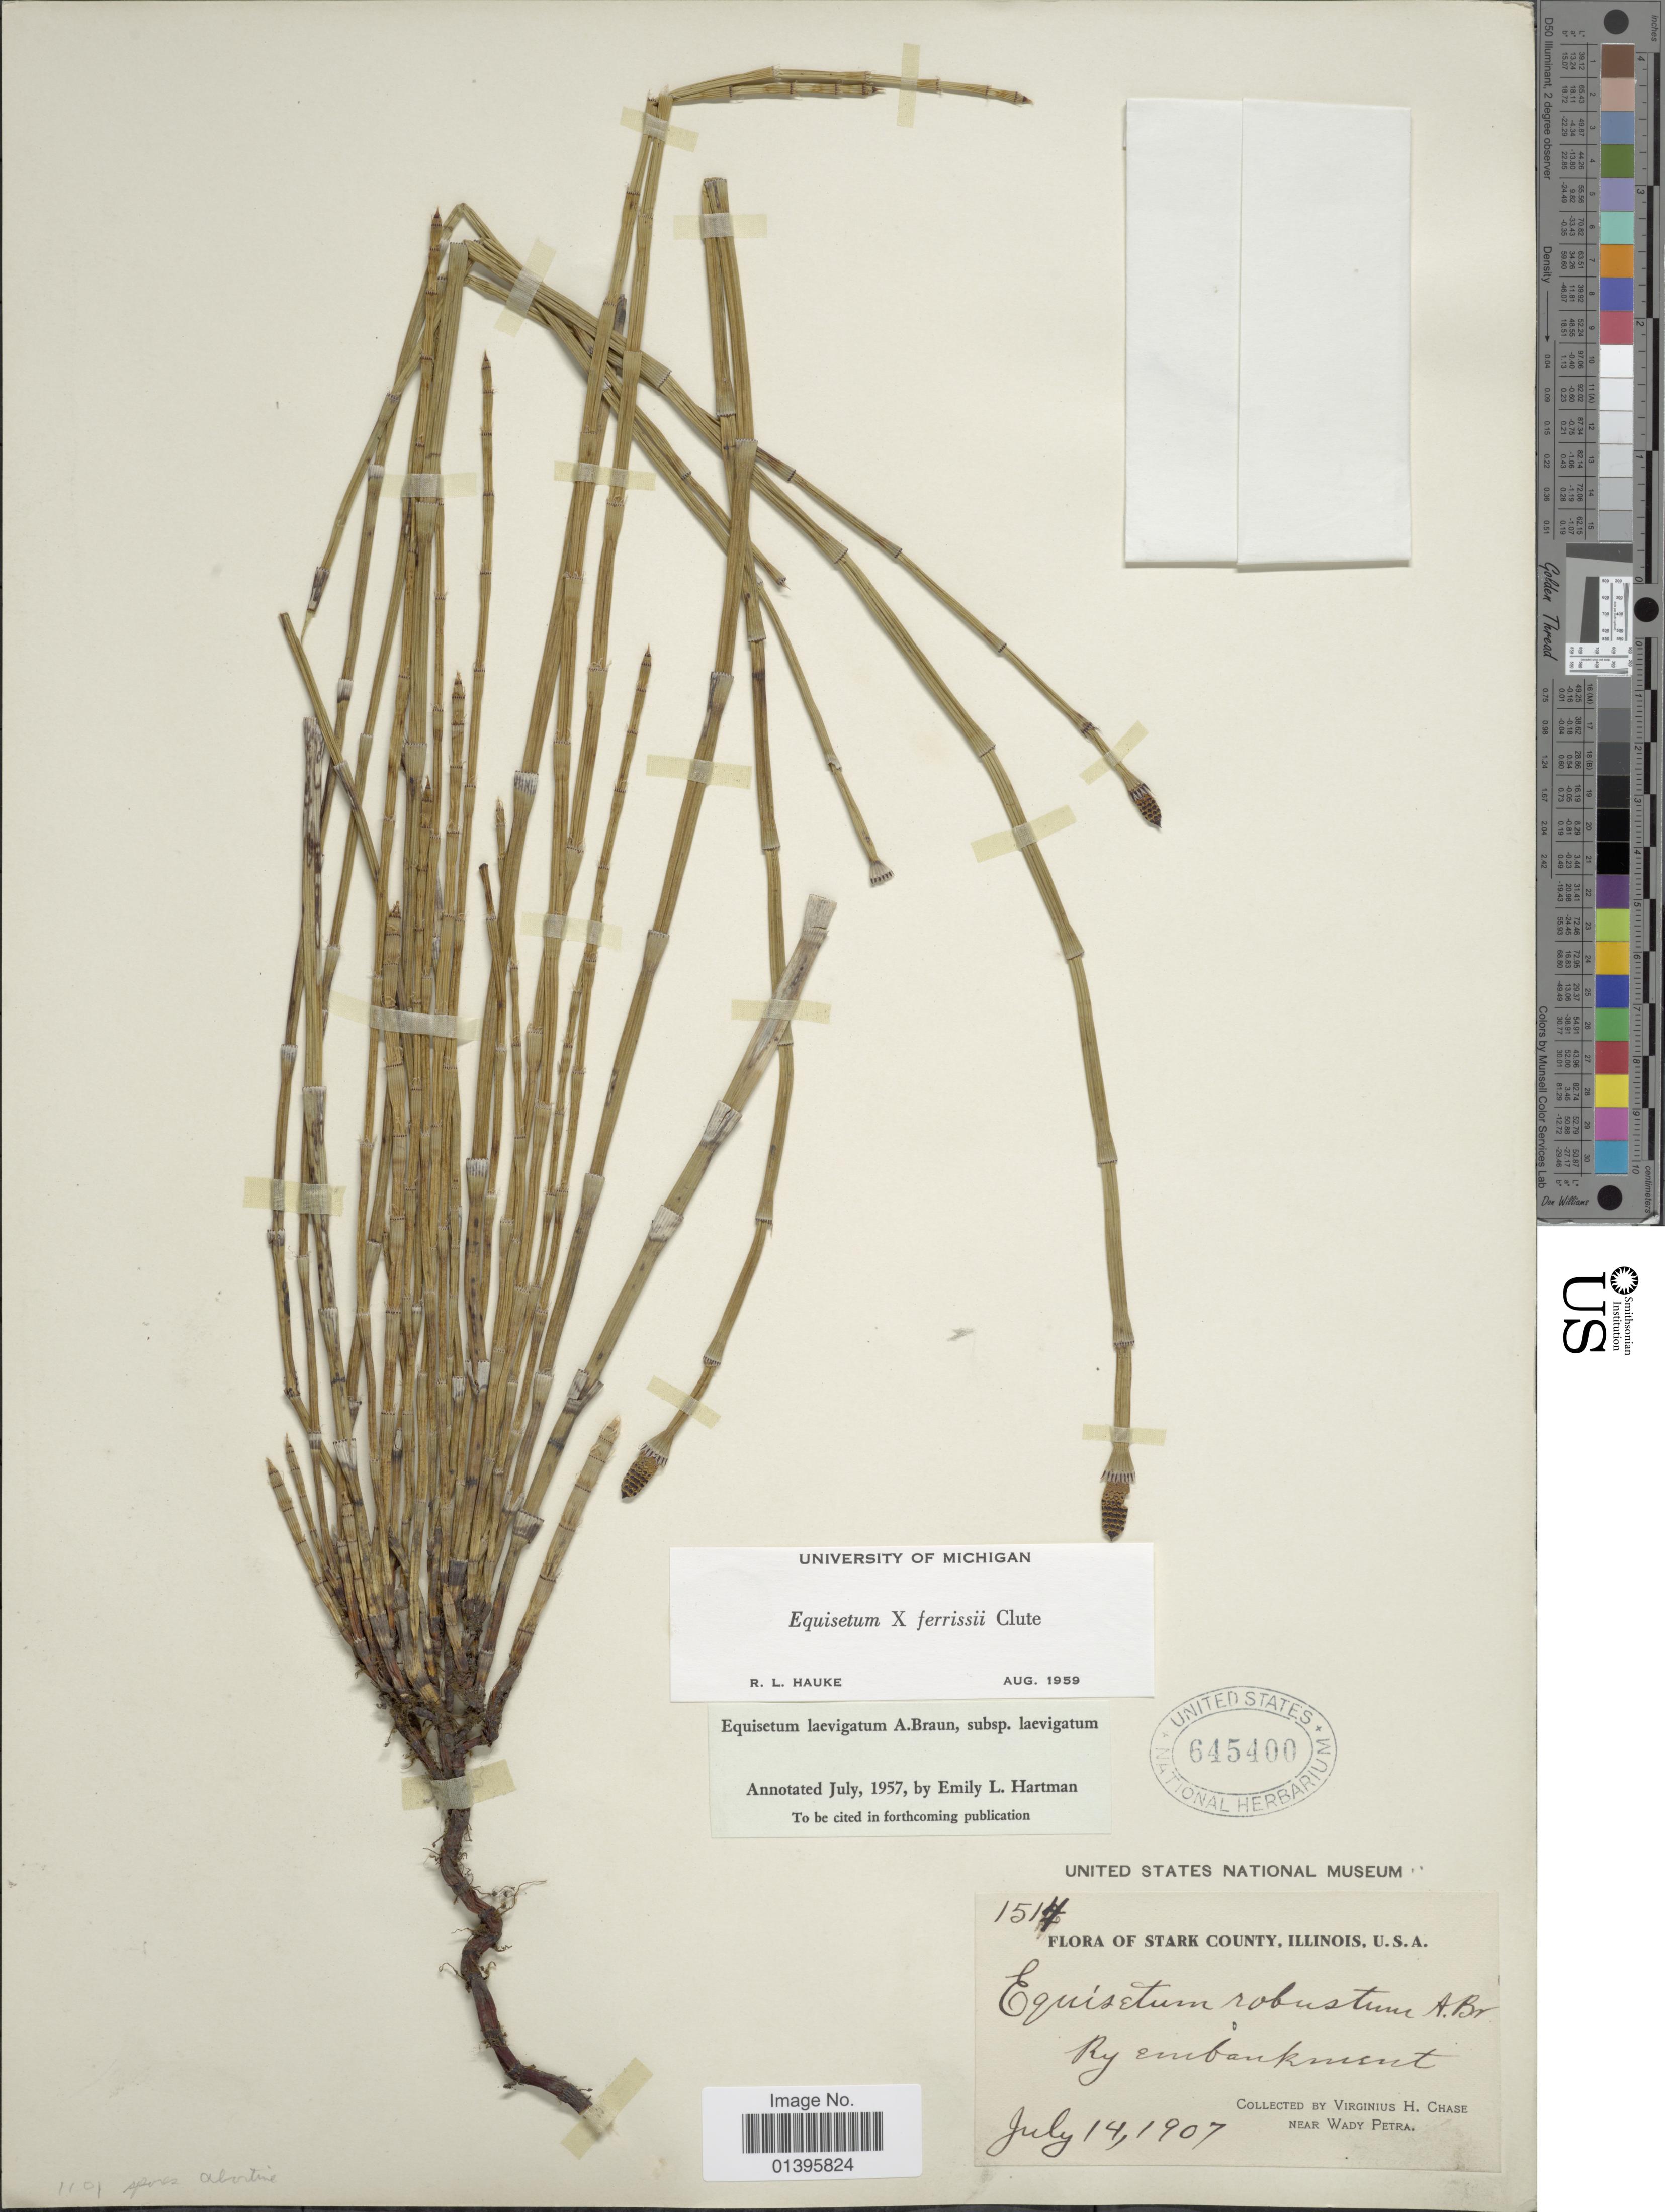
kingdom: Plantae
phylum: Tracheophyta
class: Polypodiopsida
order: Equisetales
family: Equisetaceae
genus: Equisetum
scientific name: Equisetum x ferrissii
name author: Clute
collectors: V. H. Chase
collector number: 1514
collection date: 1907-07-14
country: United States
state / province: Illinois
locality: Stark County. Near Wady Petra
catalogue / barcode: US 645400